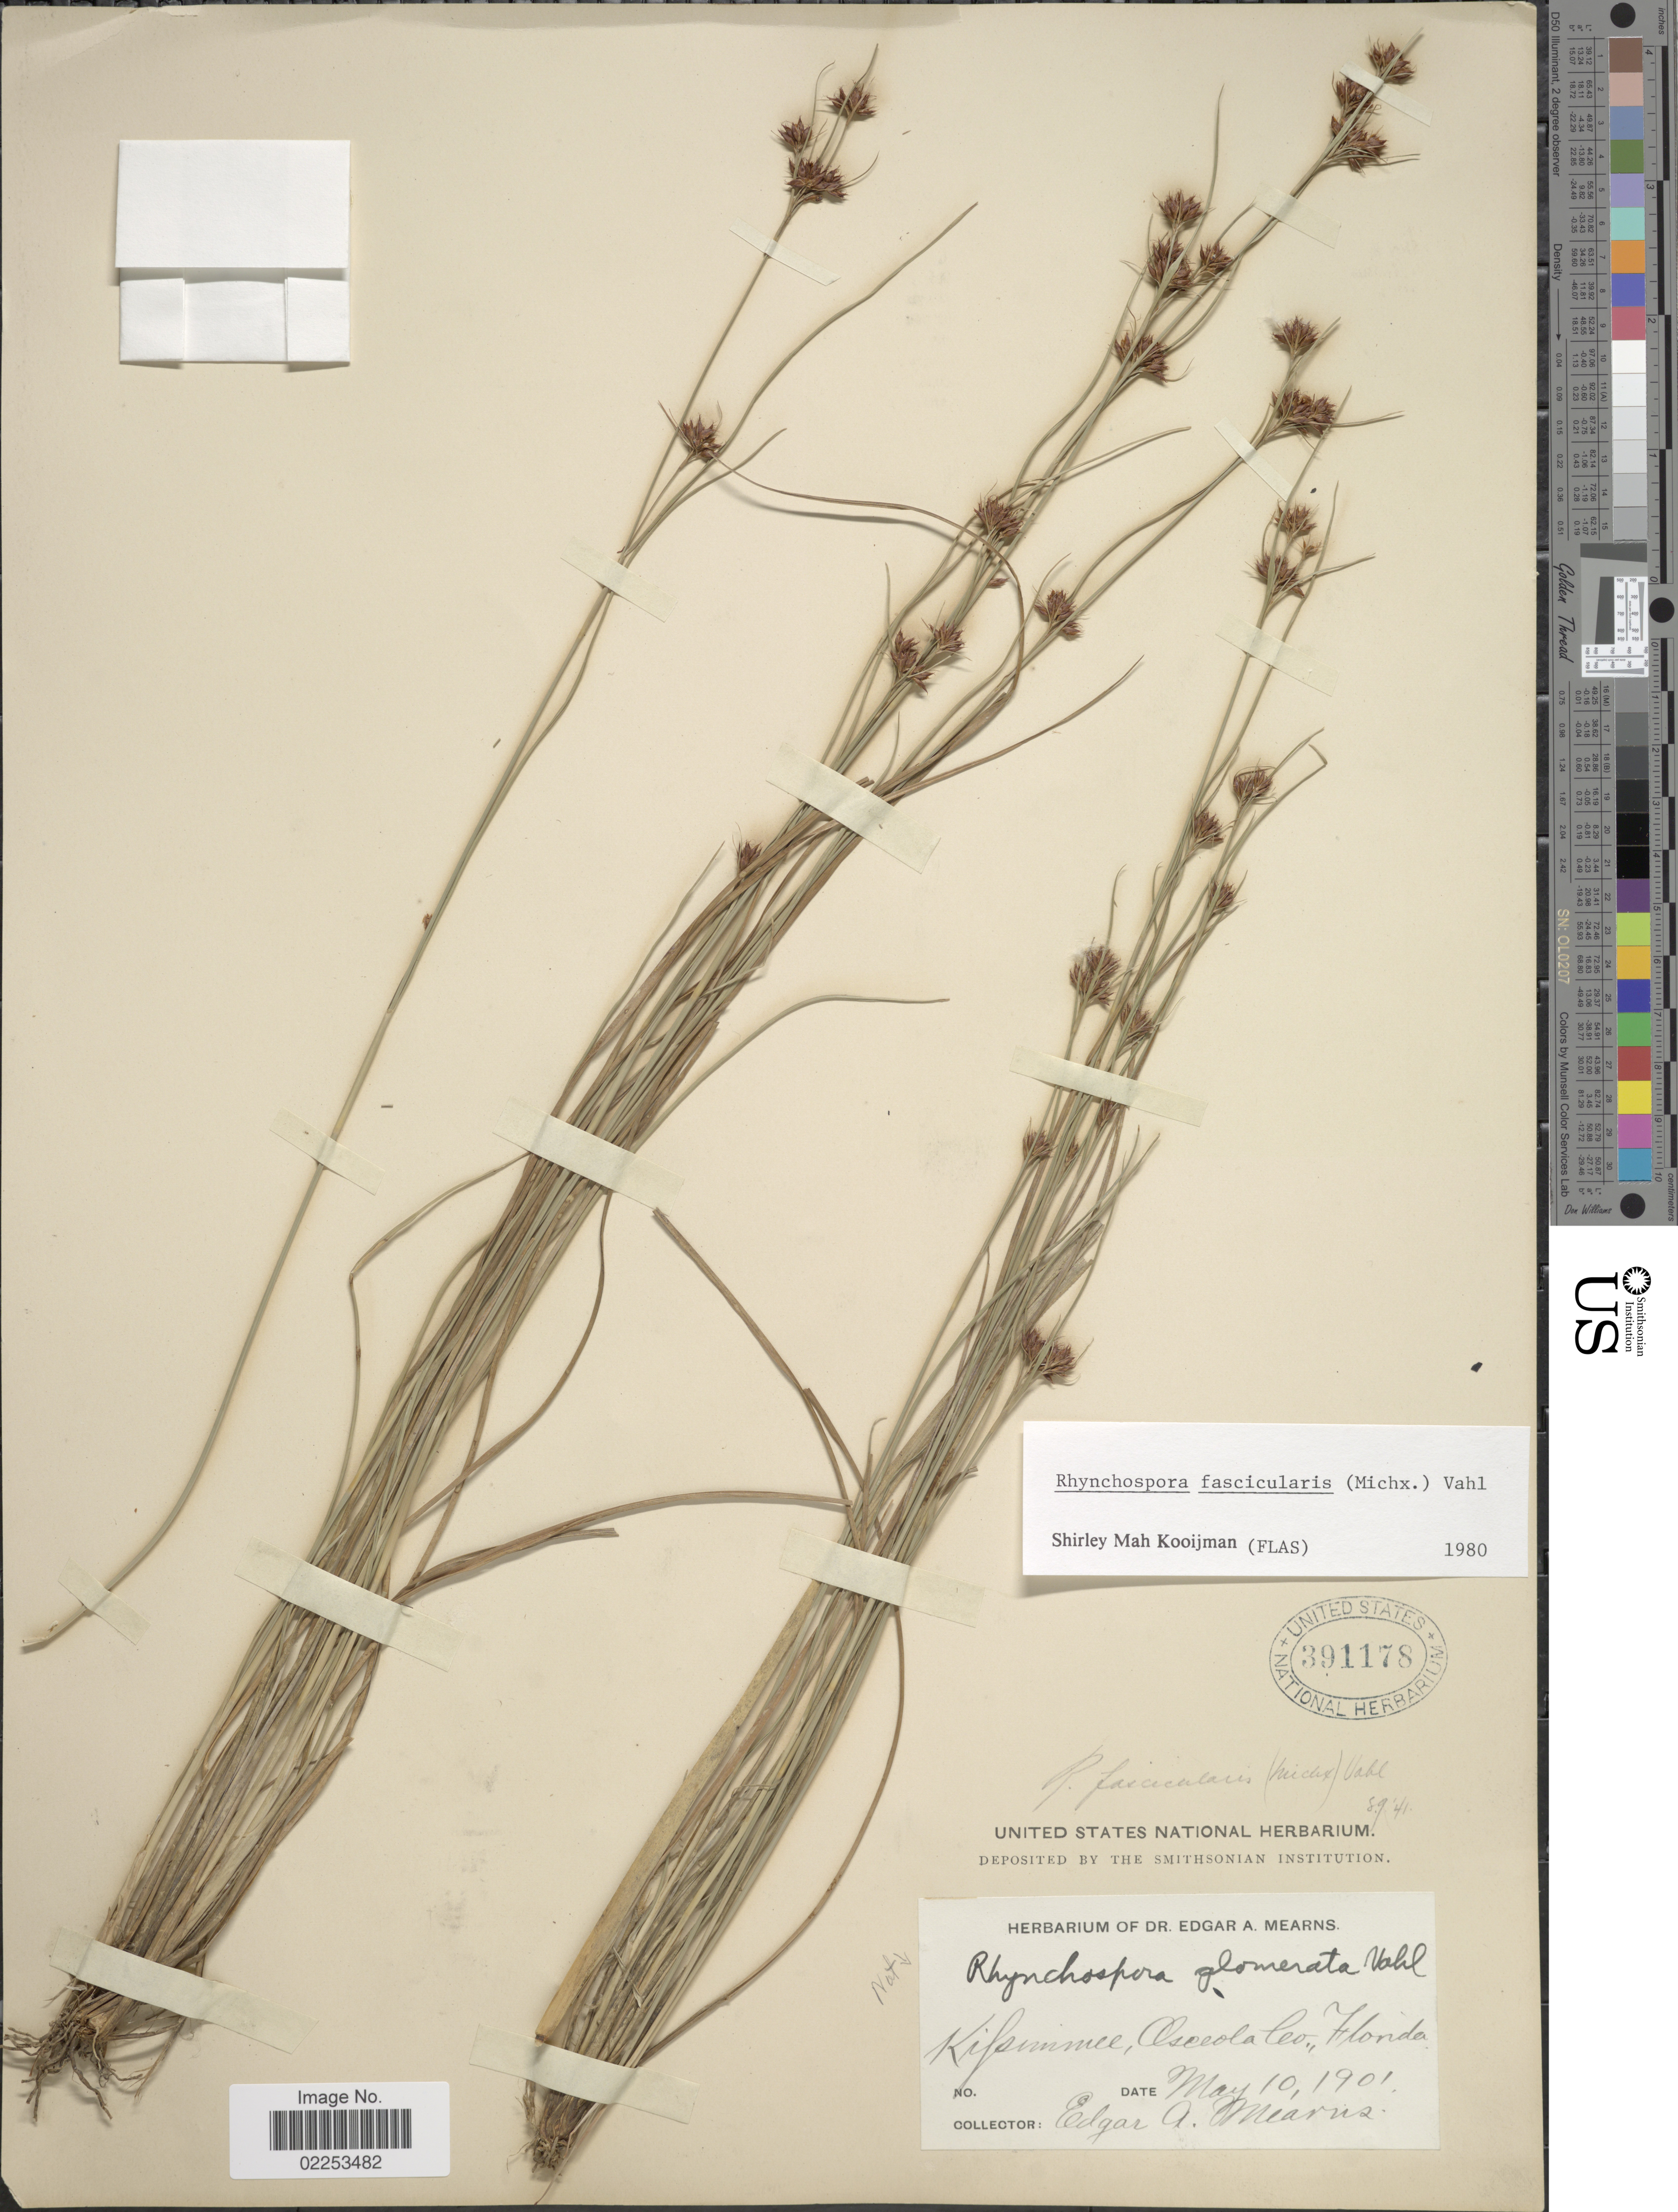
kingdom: Plantae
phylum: Tracheophyta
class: Liliopsida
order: Poales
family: Cyperaceae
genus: Rhynchospora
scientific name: Rhynchospora fascicularis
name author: (Michx.) Vahl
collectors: E. A. Mearns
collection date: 1901-05-10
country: United States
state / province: Florida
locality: Kissimmee, Osceola Co.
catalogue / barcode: US 391178